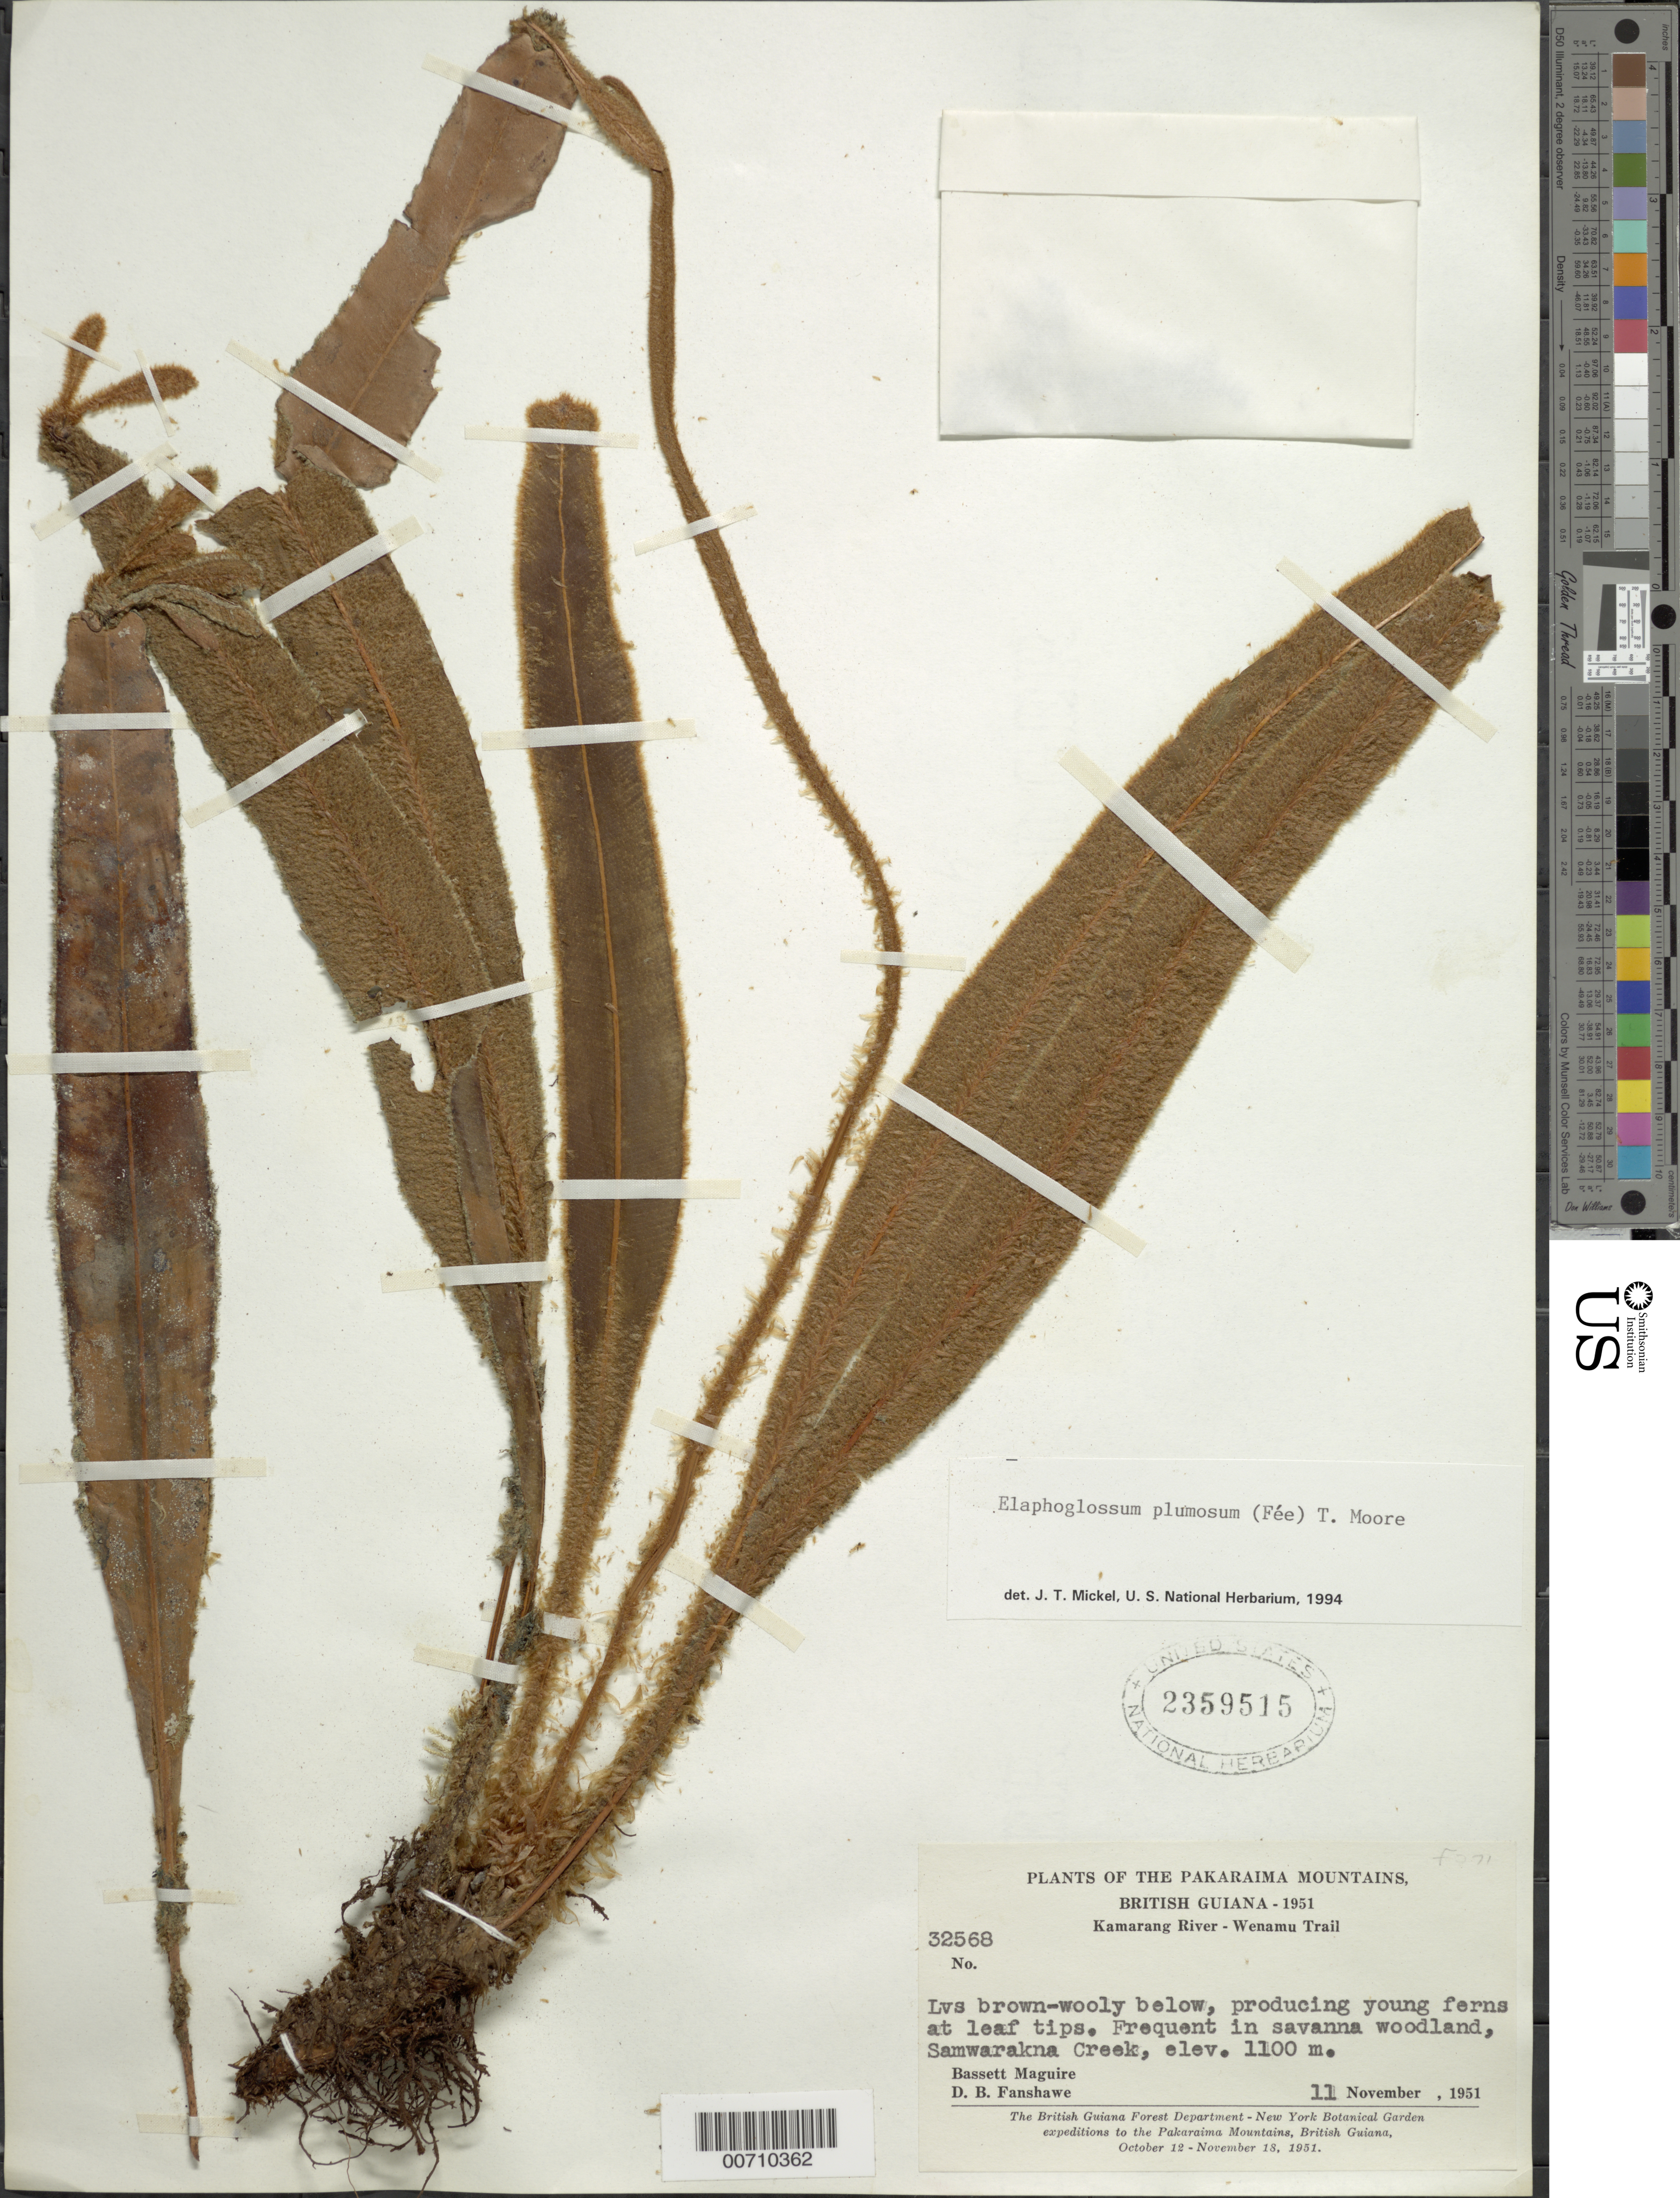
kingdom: Plantae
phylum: Tracheophyta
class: Polypodiopsida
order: Polypodiales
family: Dryopteridaceae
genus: Elaphoglossum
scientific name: Elaphoglossum plumosum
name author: (Fée) T. Moore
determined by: Mickel, J. T., (NY), New York Botanical Garden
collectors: B. Maguire & D. B. Fanshawe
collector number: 32568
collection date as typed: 11-Nov-51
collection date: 1951-11-11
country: Guyana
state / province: Cuyuni-Mazaruni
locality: Samwarakna Creek, Kamarang River - Wenamu Trail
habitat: Savanna woodland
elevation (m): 1100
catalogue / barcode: US 2359515